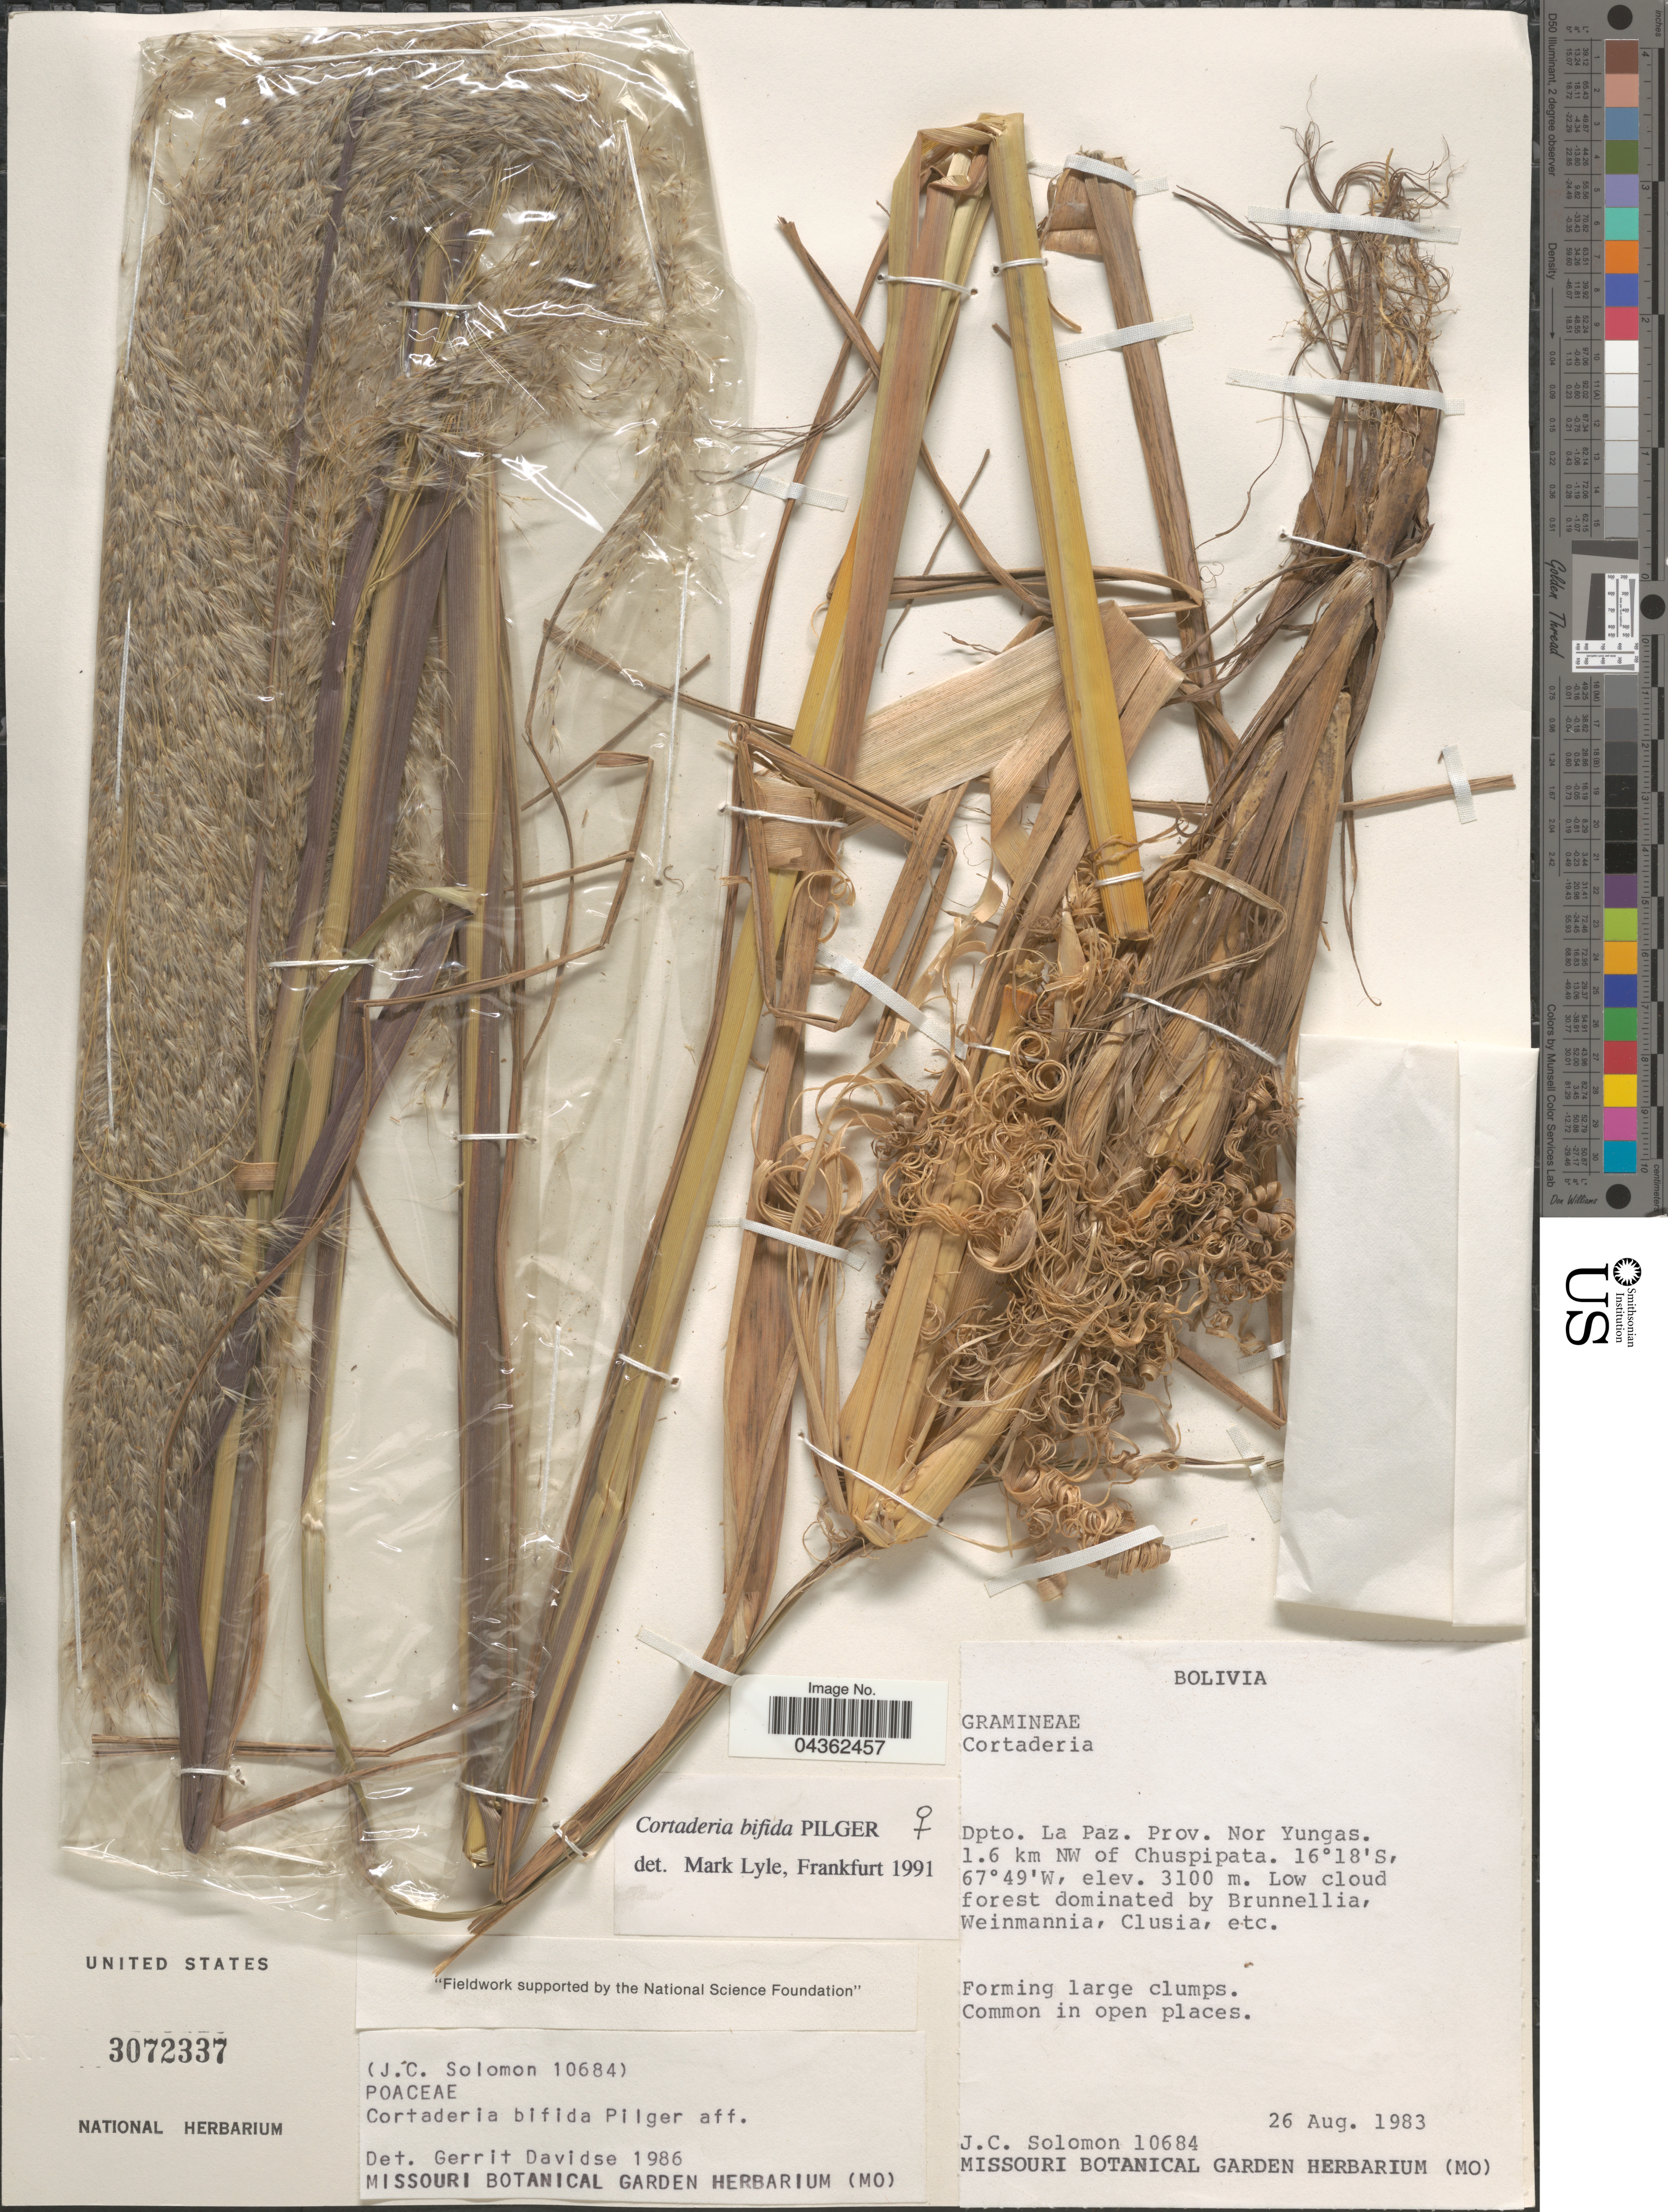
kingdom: Plantae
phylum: Tracheophyta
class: Liliopsida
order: Poales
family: Poaceae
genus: Cortaderia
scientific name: Cortaderia bifida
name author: Pilg.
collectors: J. C. Solomon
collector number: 10684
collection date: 1983-08-26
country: Bolivia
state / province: La Paz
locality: Dpto. La Paz. Prov. Nor Yungas. 1.6 km NW of Chuspipata.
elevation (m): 3100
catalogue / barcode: US 3072337